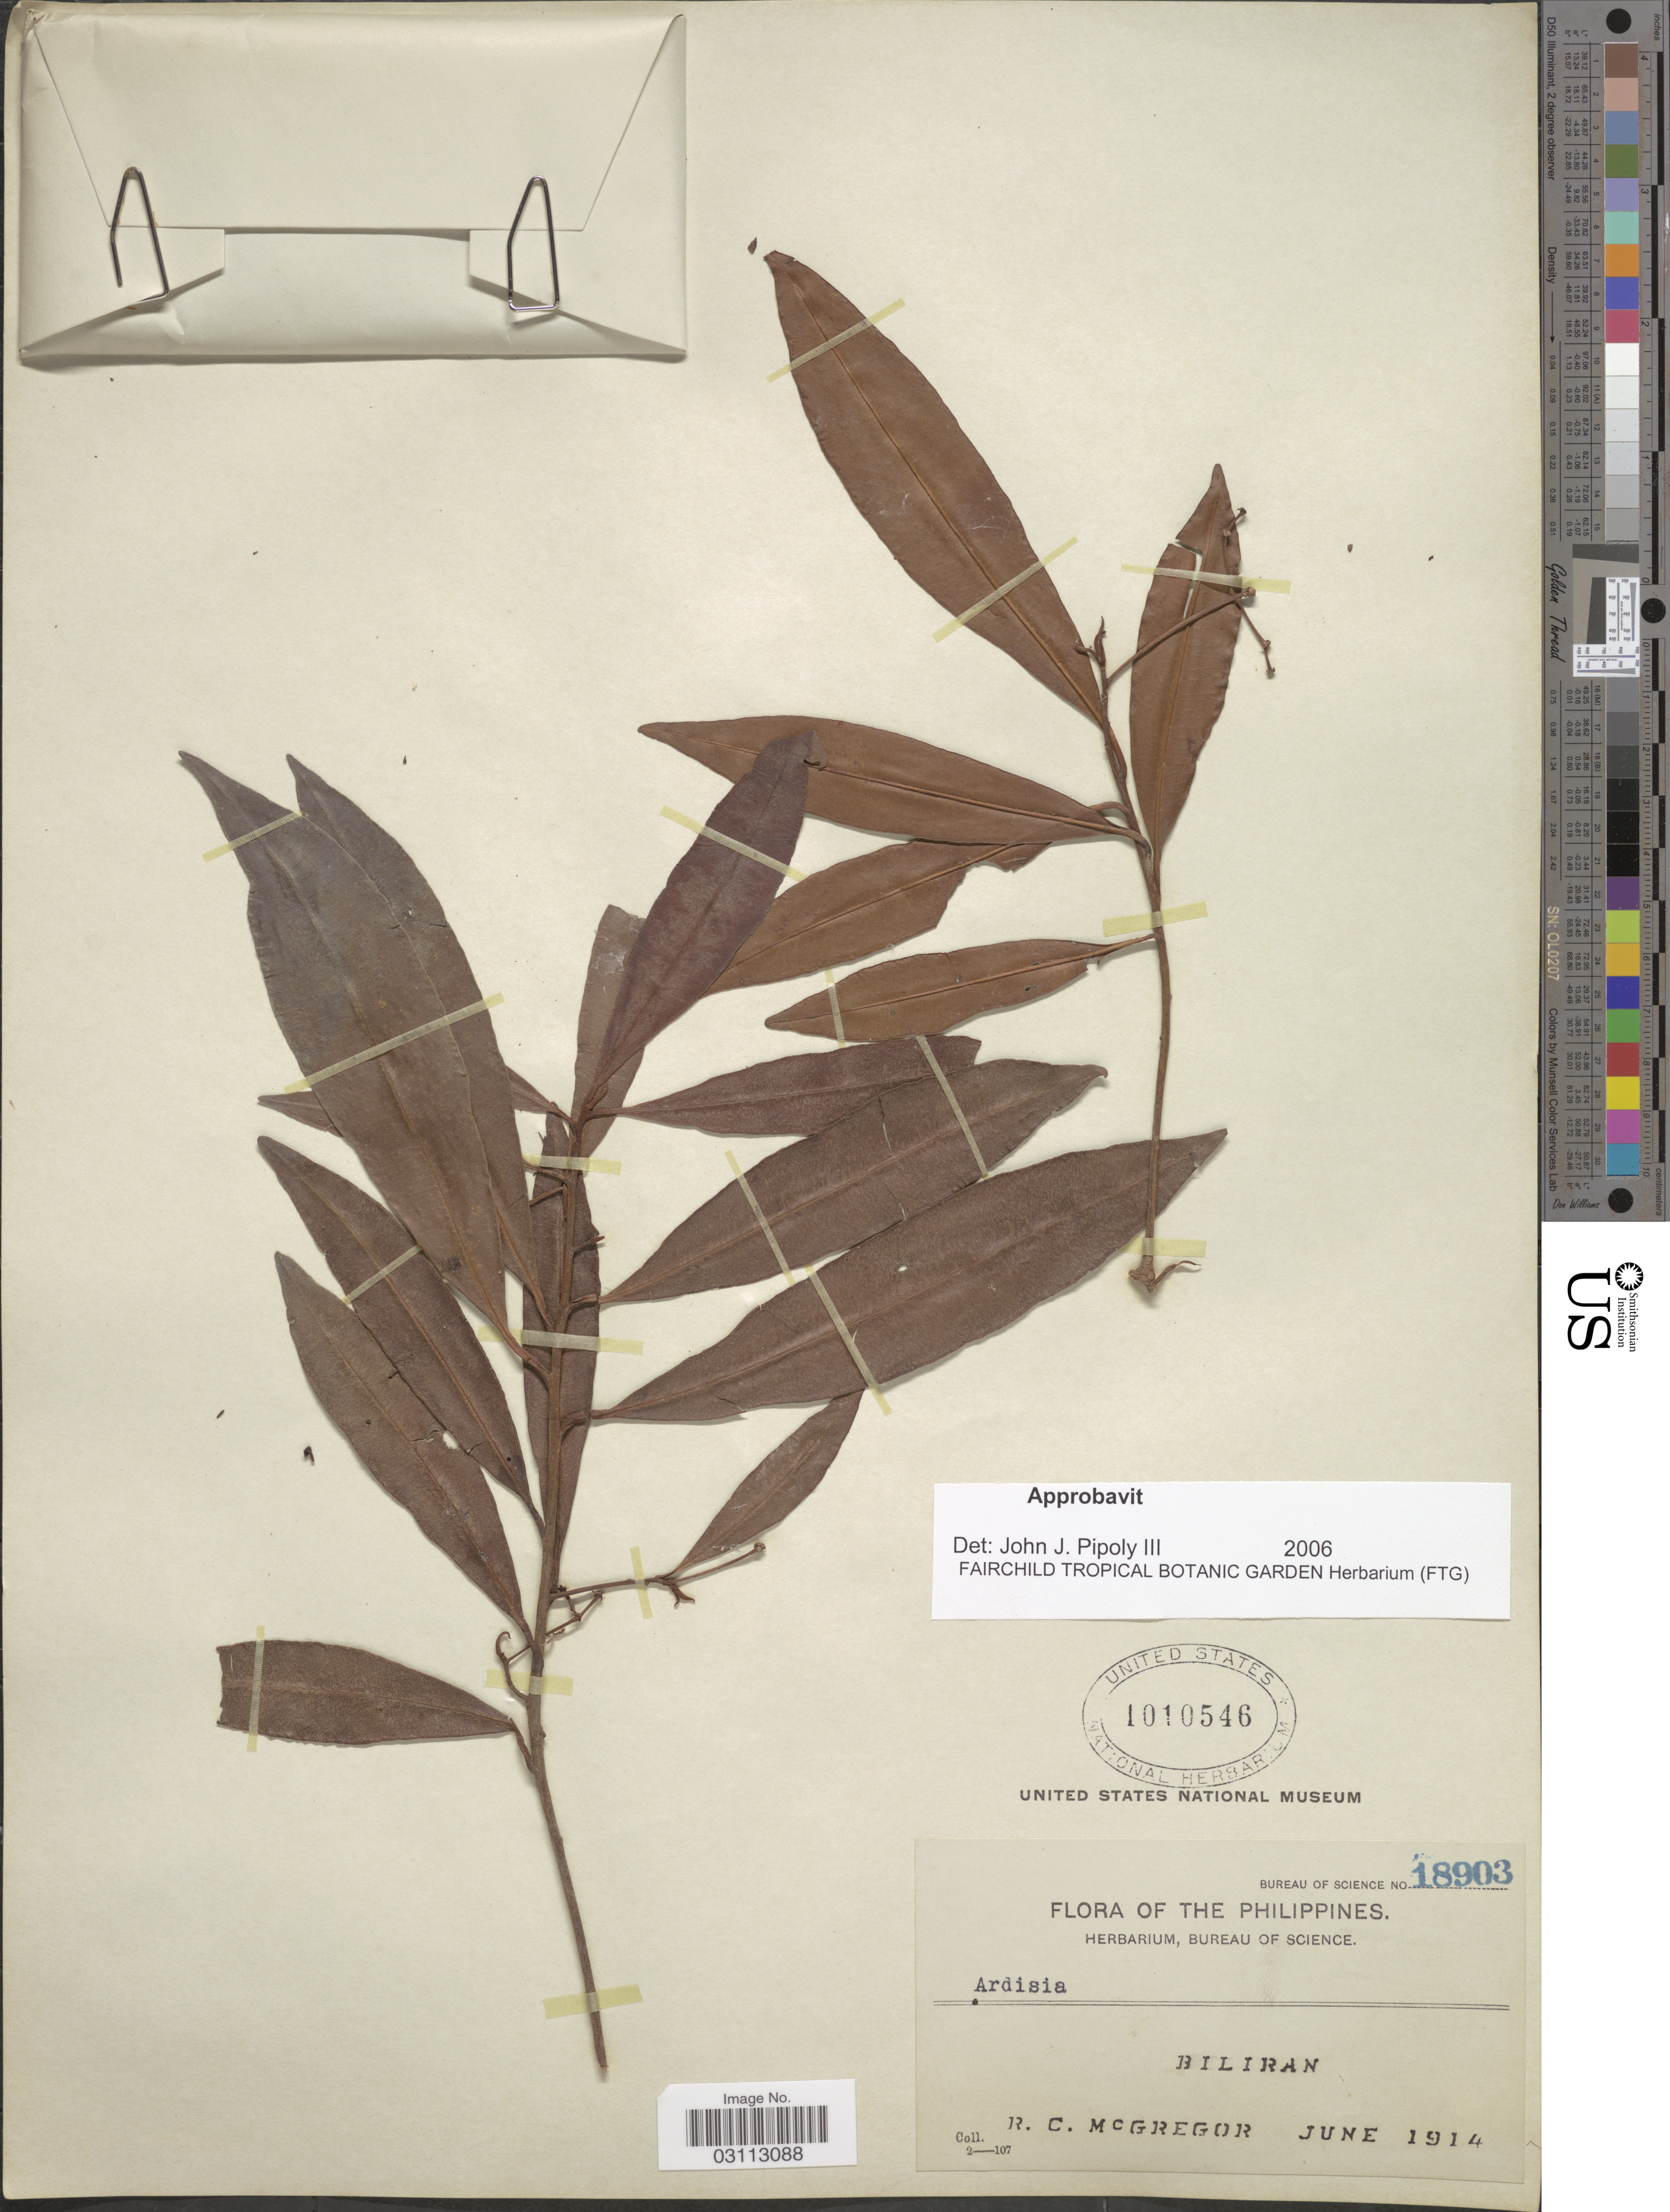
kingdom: Plantae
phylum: Tracheophyta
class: Magnoliopsida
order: Ericales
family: Primulaceae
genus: Ardisia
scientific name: Ardisia sp.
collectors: R. C. McGregor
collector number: Bureau of Science 18903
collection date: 1914-06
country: Philippines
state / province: Eastern Visayas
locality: Biliran.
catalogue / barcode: US 1010546